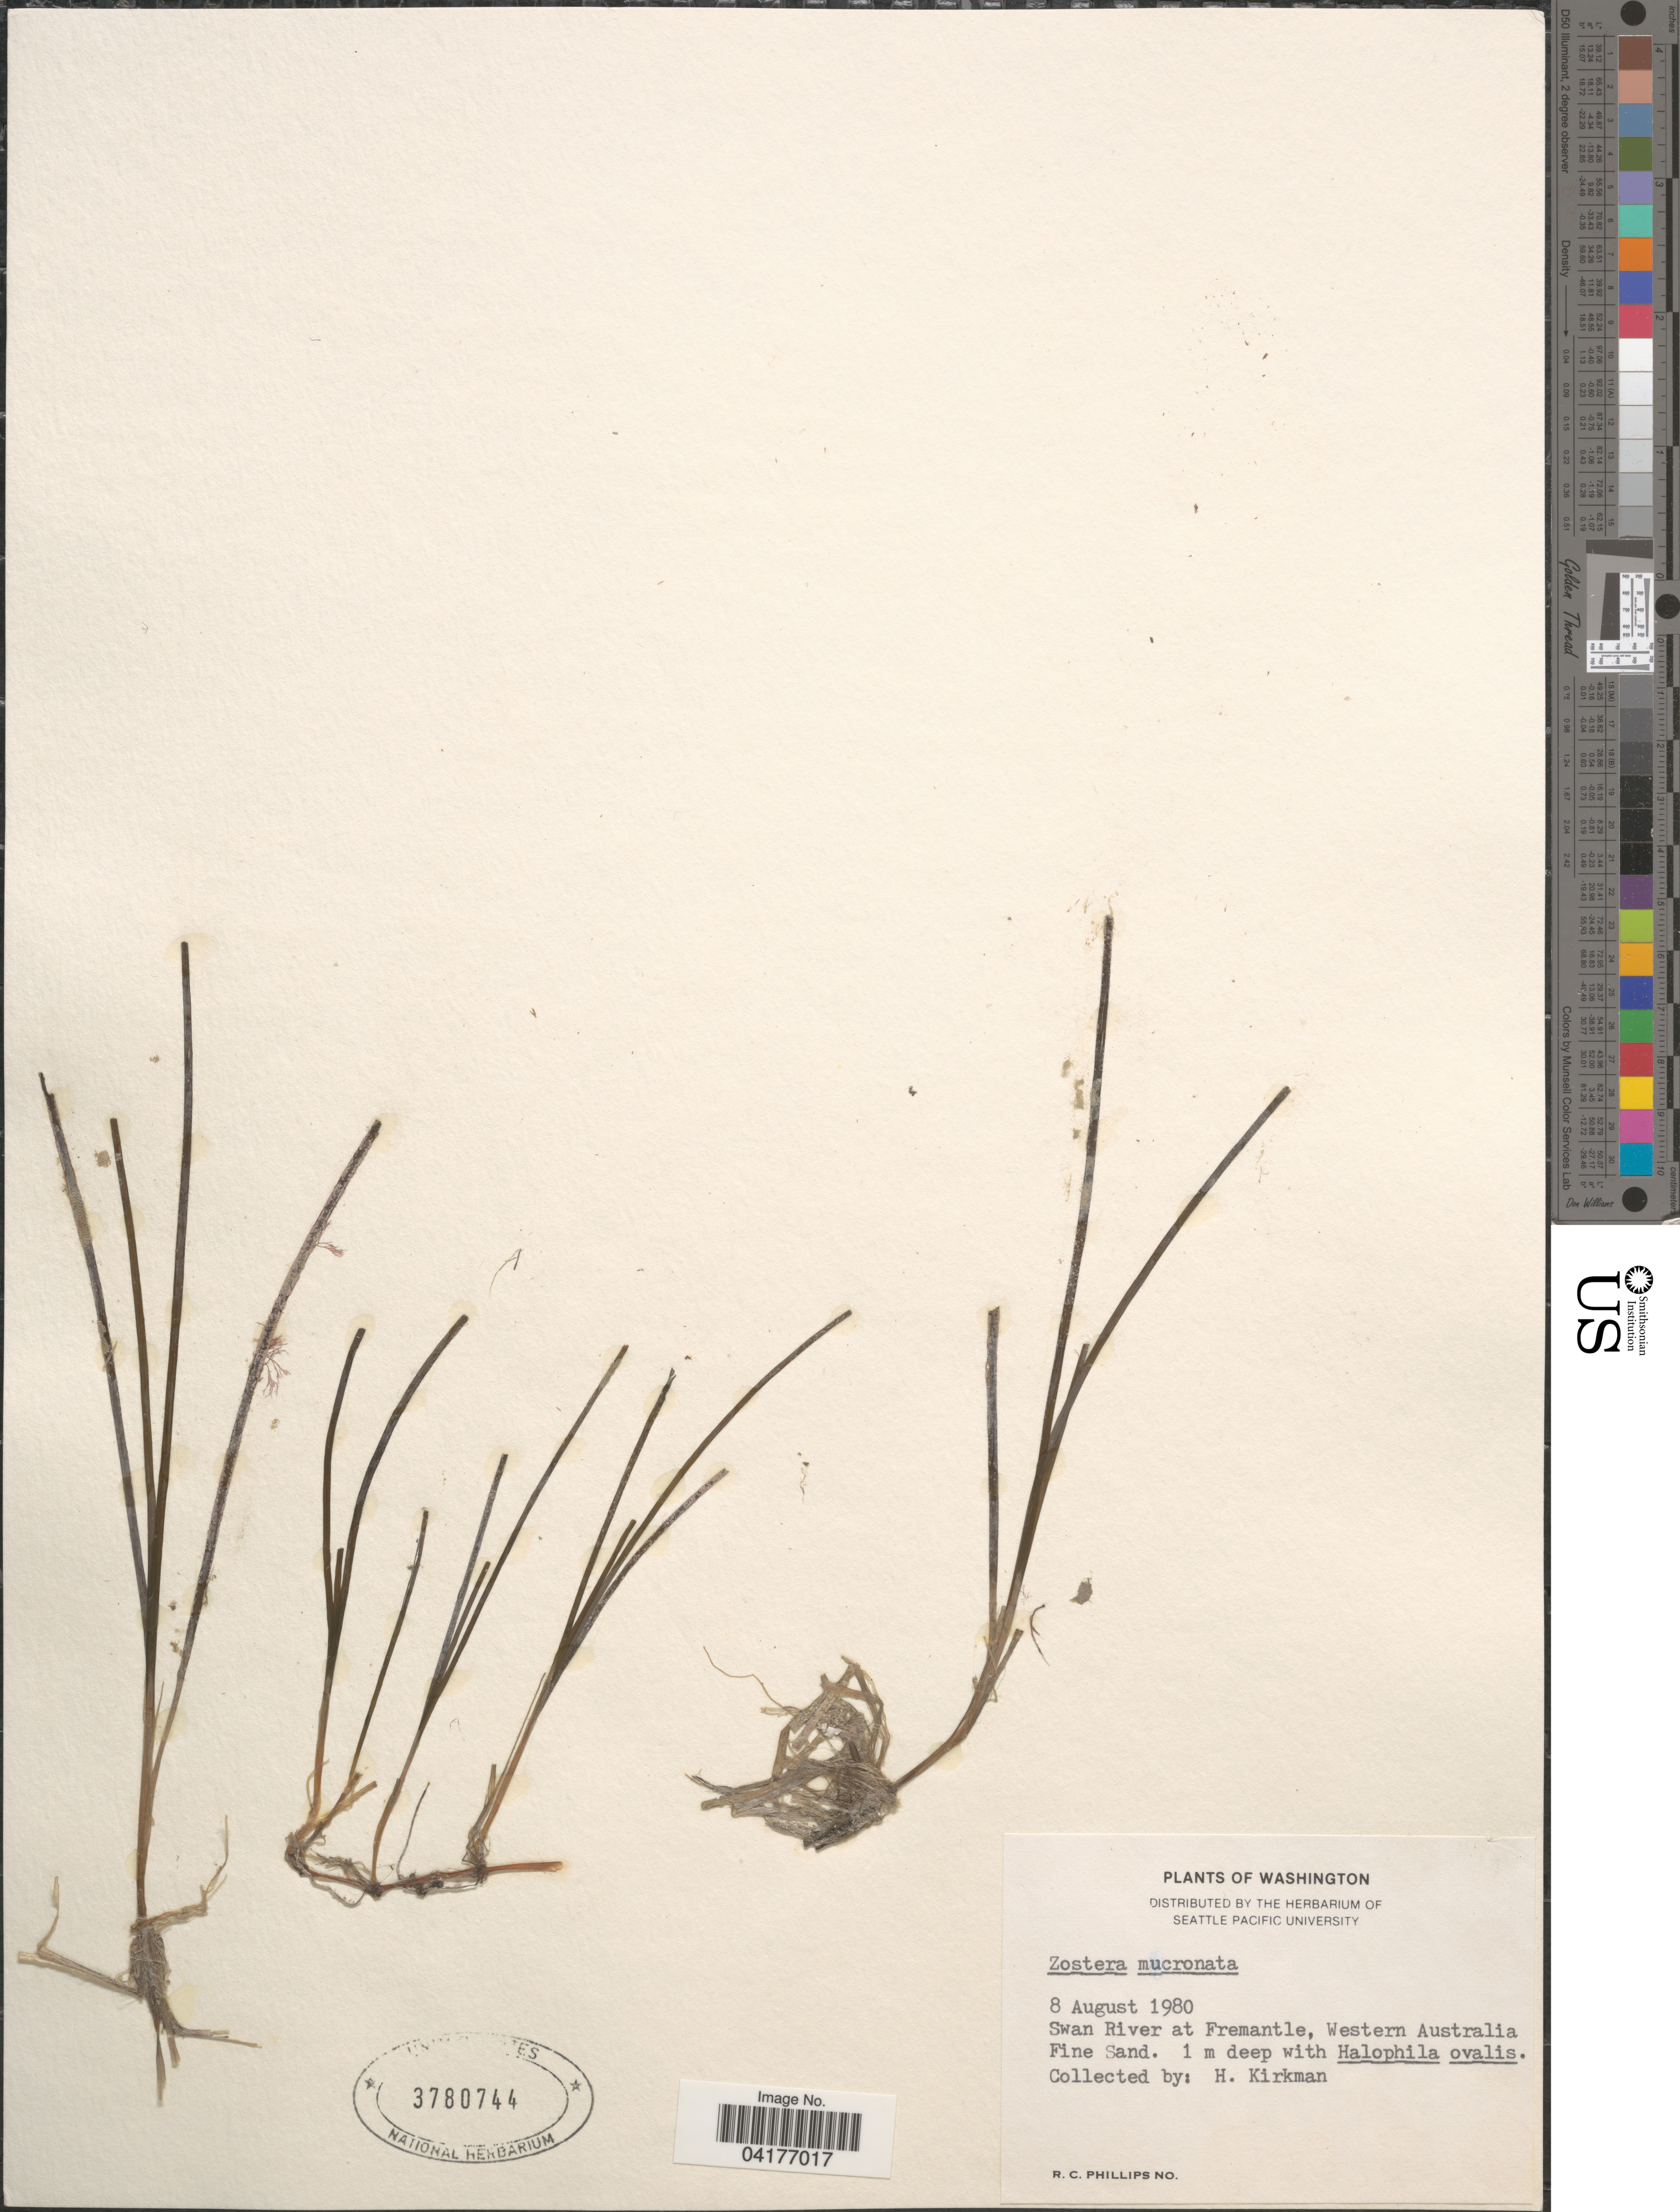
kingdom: Plantae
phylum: Tracheophyta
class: Liliopsida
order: Alismatales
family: Zosteraceae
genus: Zostera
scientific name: Zostera mucronata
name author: Hartog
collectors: H. Kirkman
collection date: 1980-08-08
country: Australia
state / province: Western Australia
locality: Swan River at Fremantle.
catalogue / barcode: US 3780744